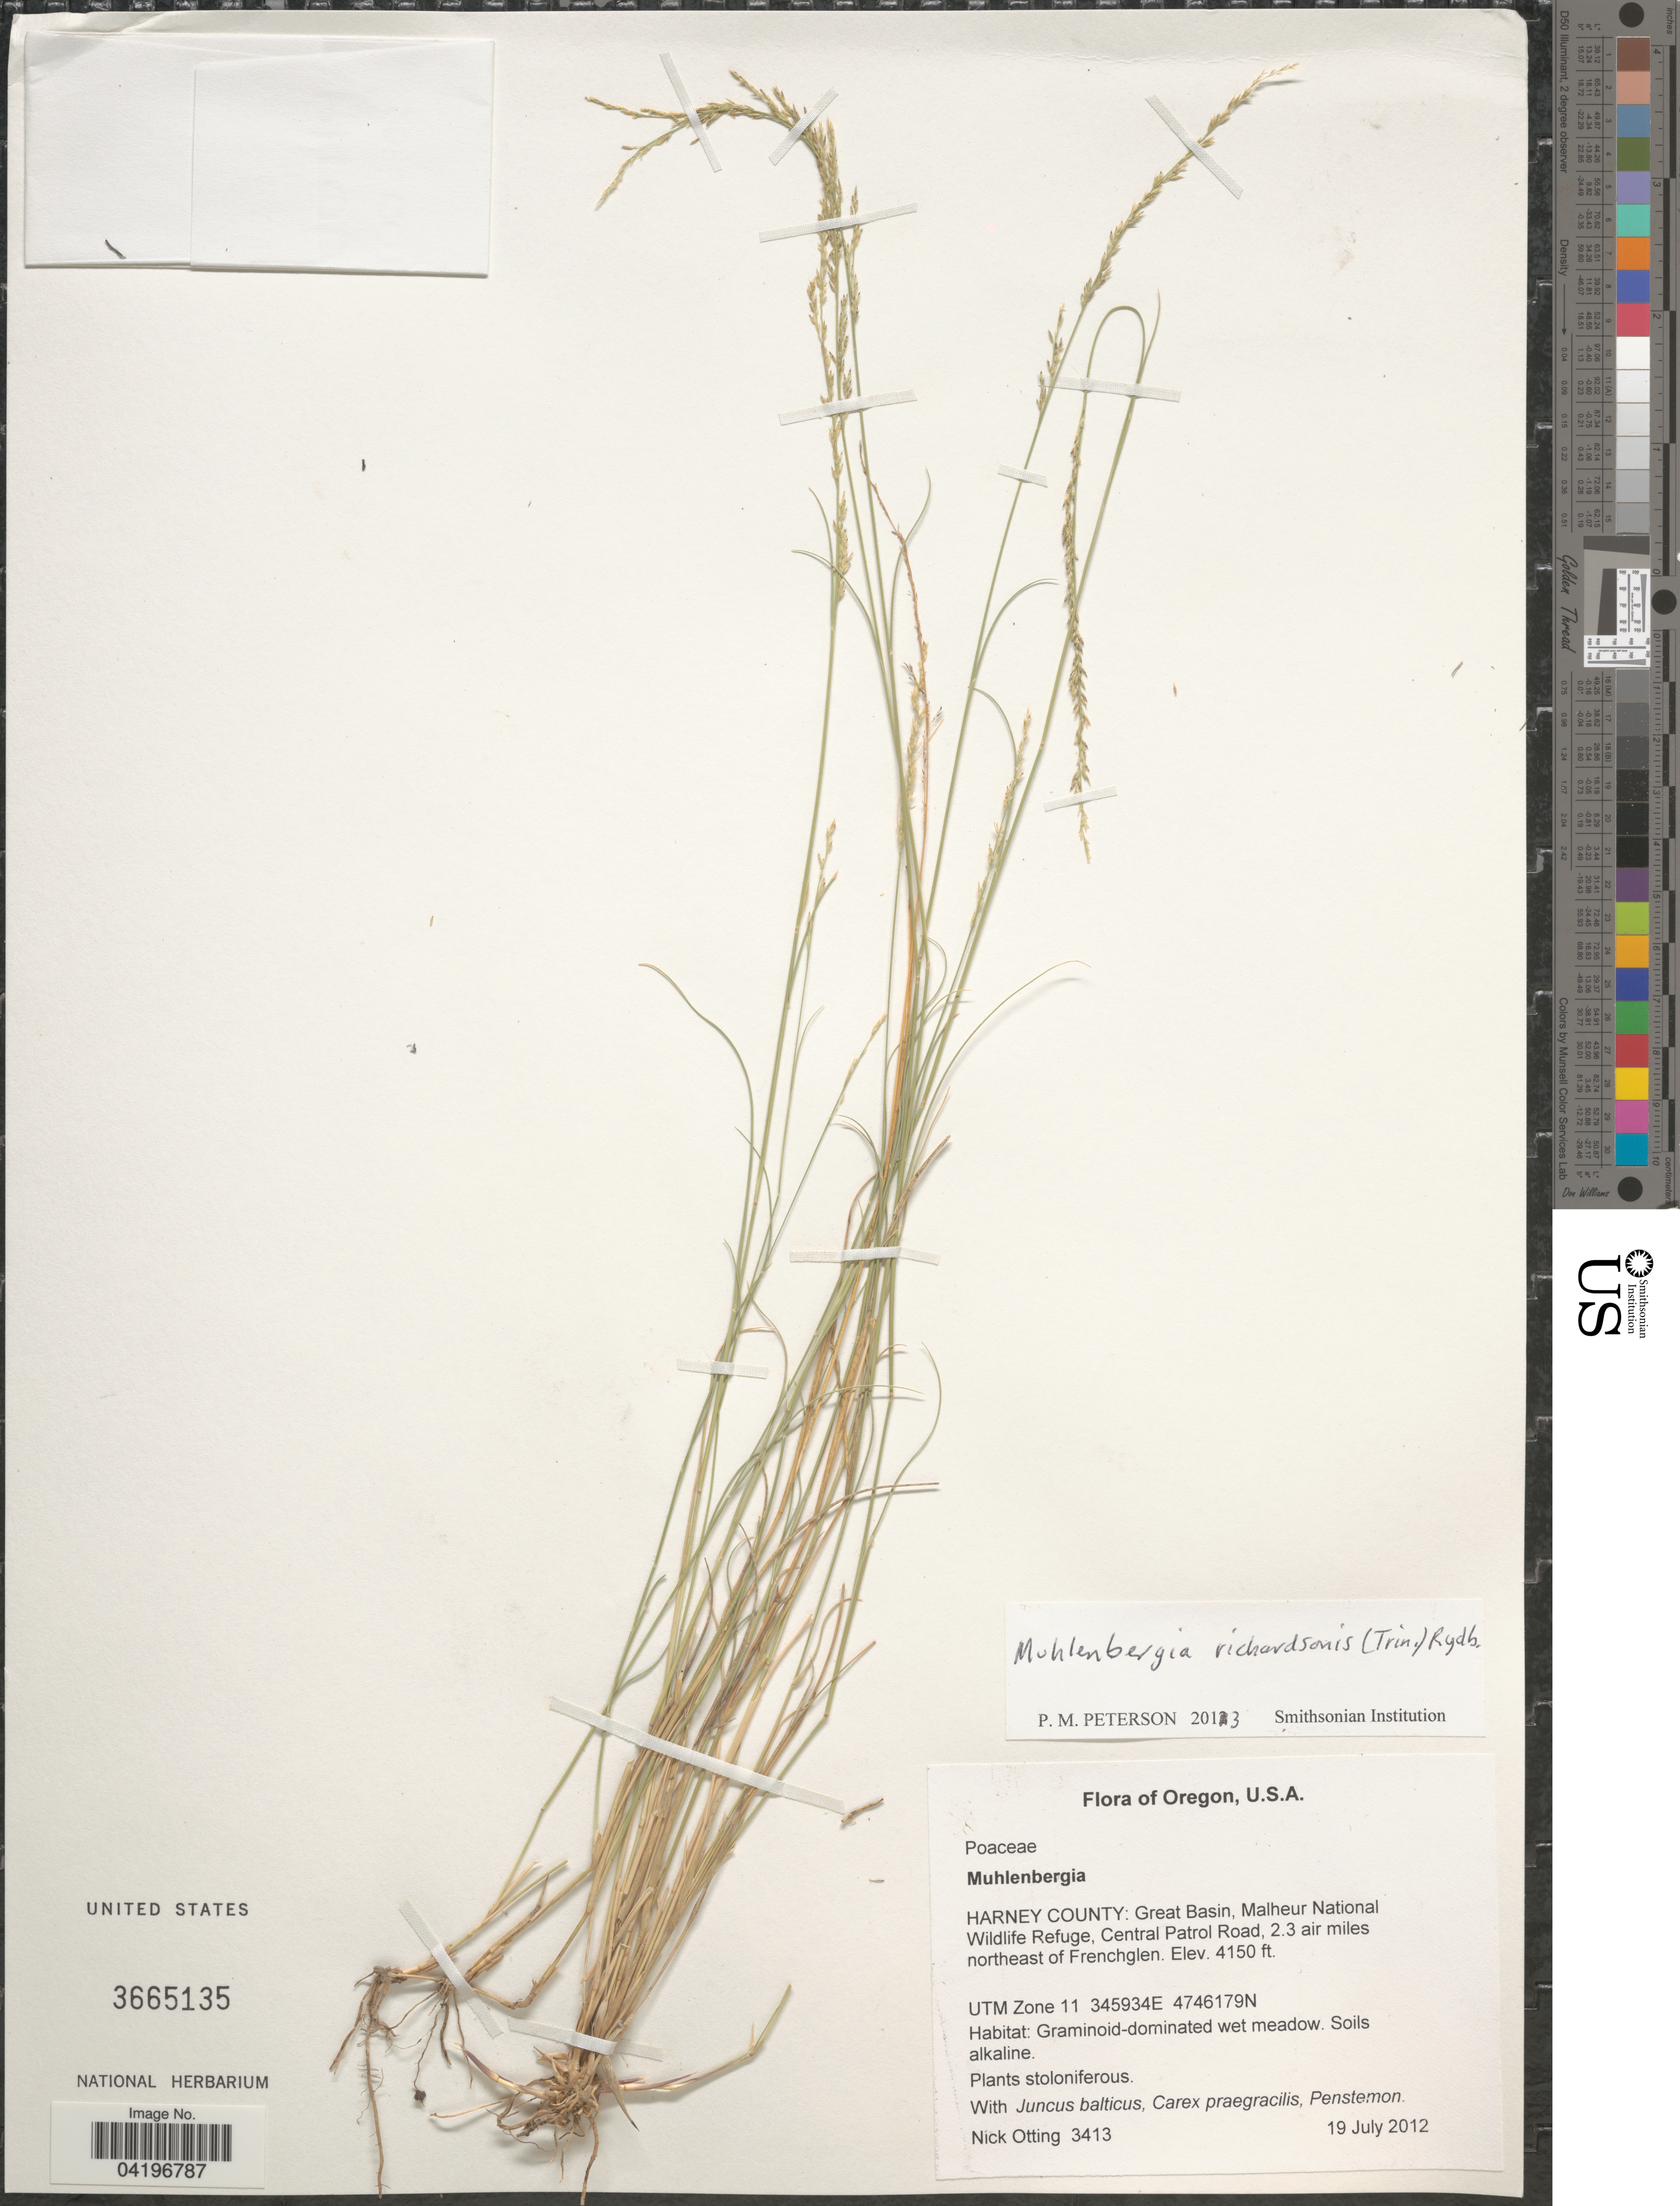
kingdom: Plantae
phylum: Tracheophyta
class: Liliopsida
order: Poales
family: Poaceae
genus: Muhlenbergia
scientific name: Muhlenbergia richardsonis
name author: (Trin.) Rydb.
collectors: N. Otting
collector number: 3413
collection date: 2012-07-19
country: United States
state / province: Oregon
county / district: Harney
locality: Harney County: Great Basin, Malheur National Wildlife Refuge, Central Patrol Road, 2.3 air miles northeast of Frenchglen. UTM Zone 11.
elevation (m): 1265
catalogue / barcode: US 3665135